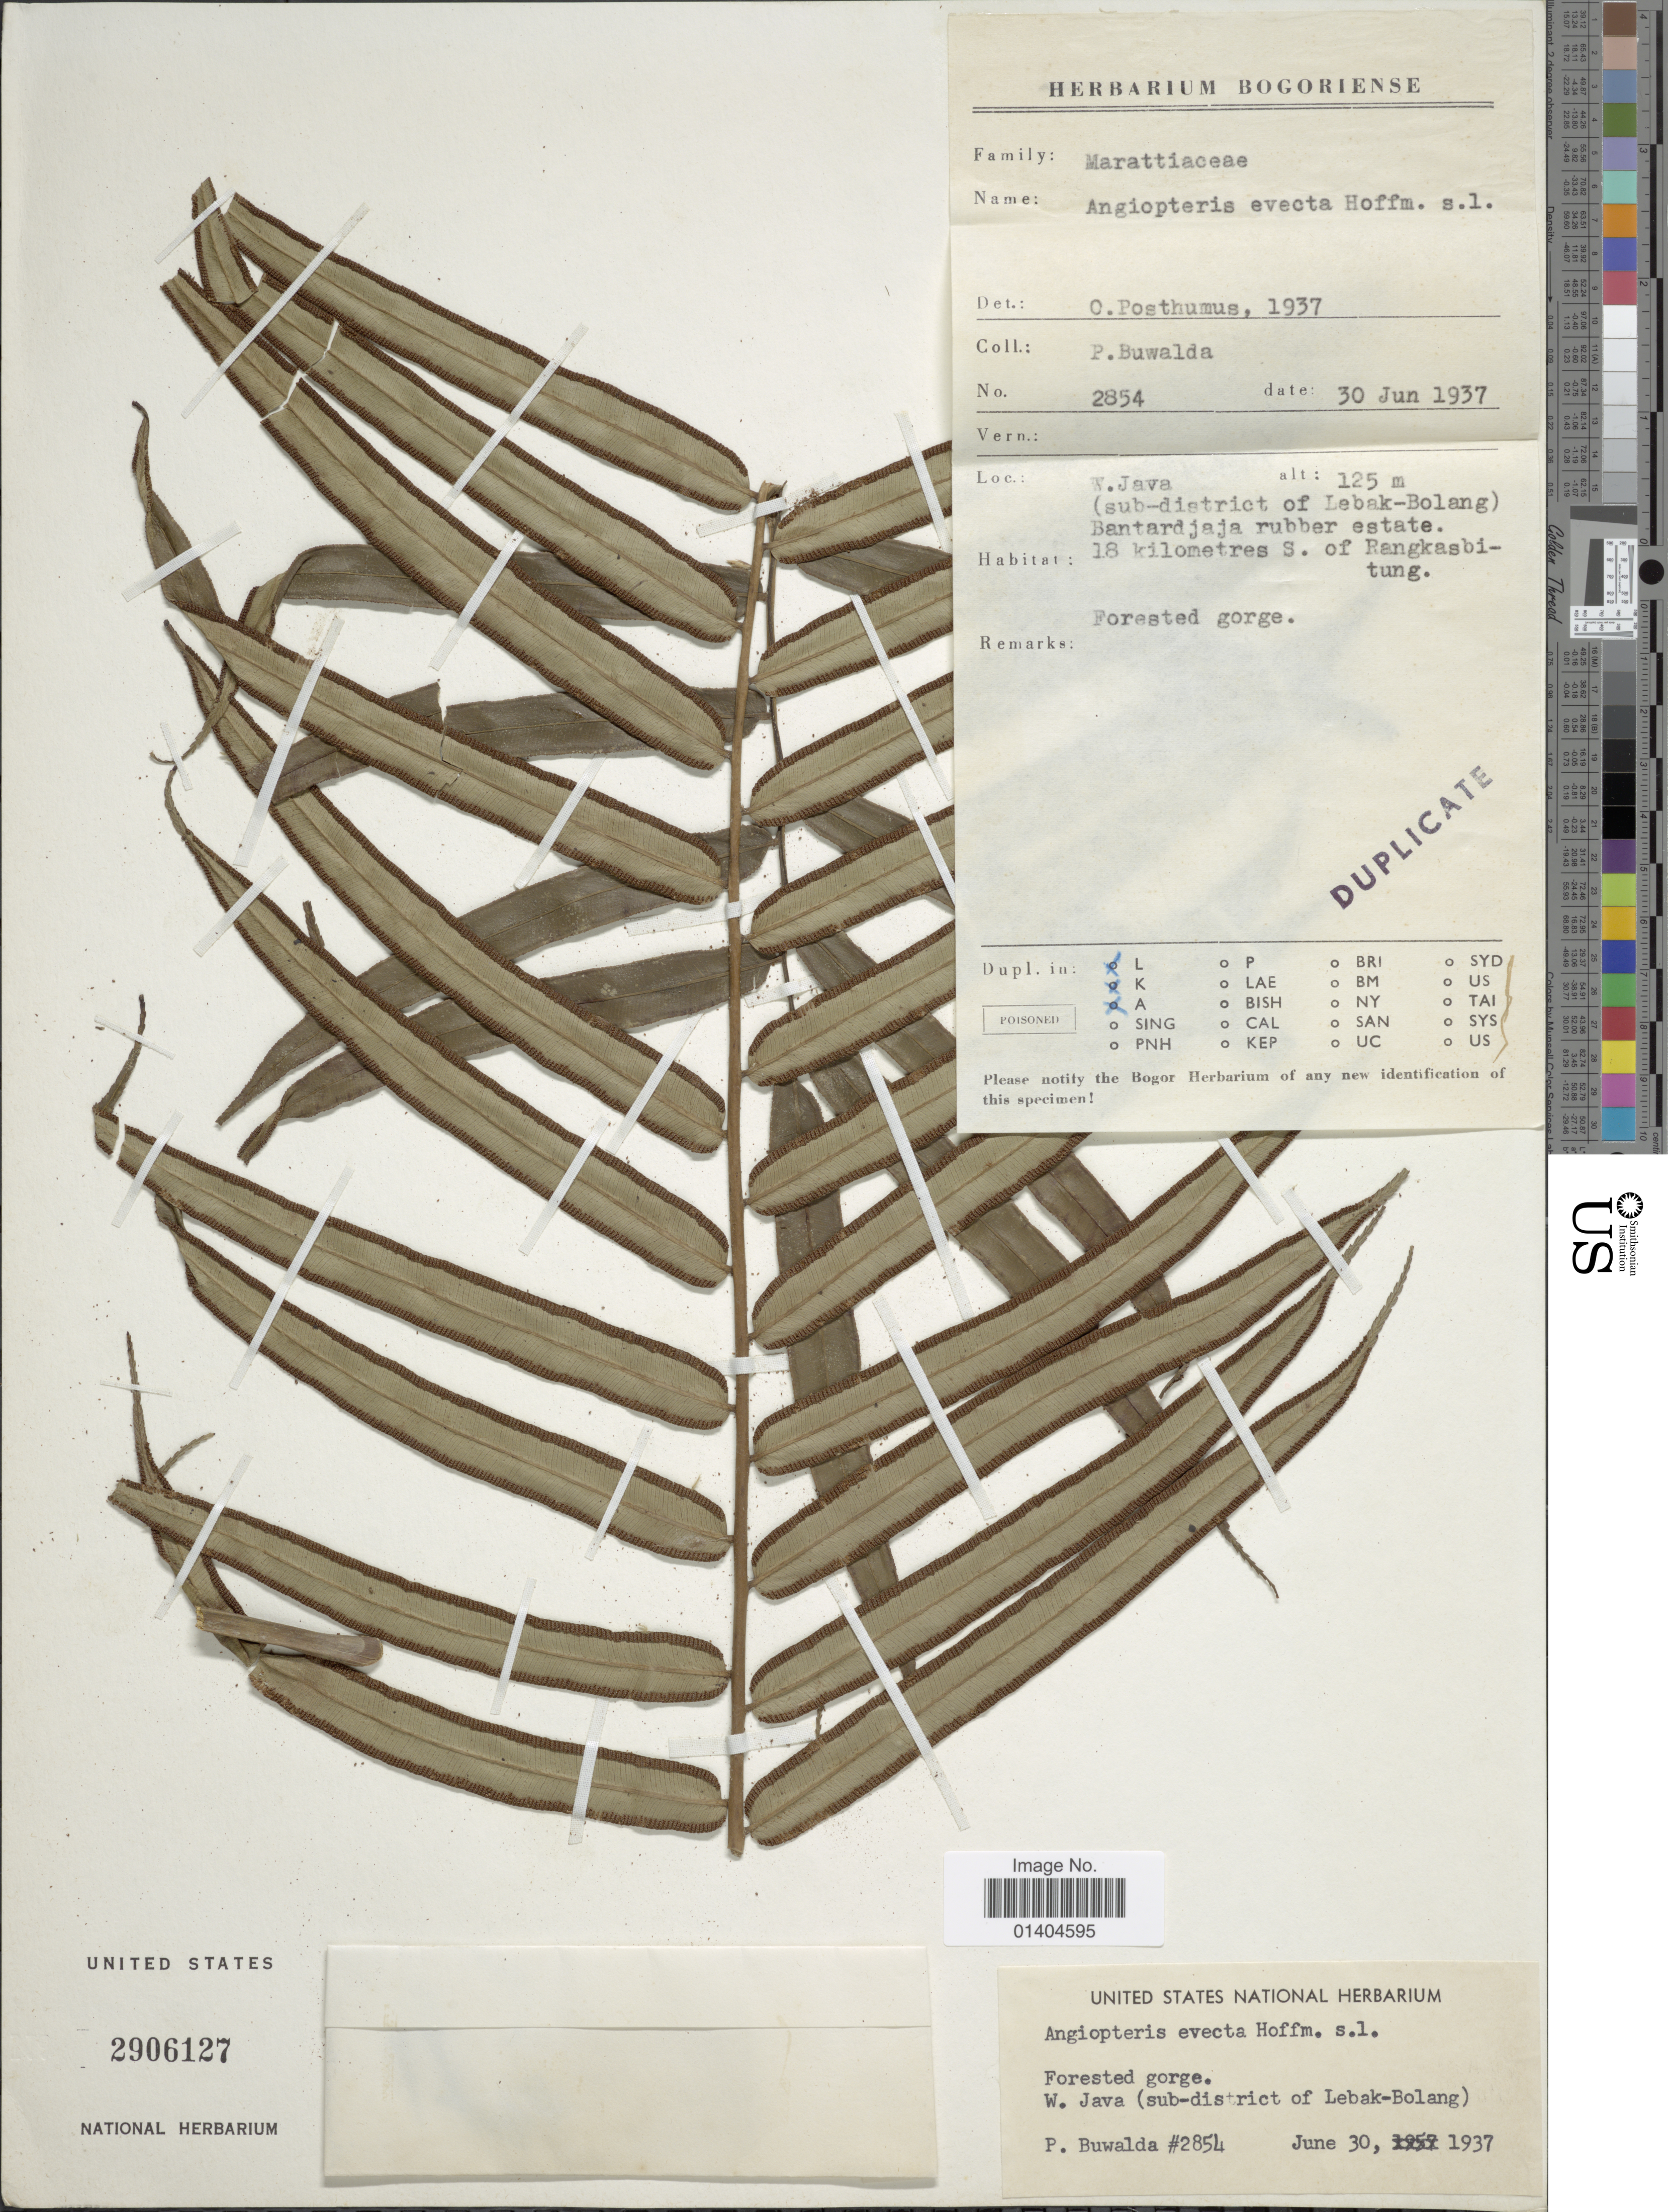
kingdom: Plantae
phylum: Tracheophyta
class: Polypodiopsida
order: Marattiales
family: Marattiaceae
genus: Angiopteris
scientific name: Angiopteris evecta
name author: (G. Forst.) Hoffm.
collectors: P. Buwalda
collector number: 2854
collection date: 1937-06-30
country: Indonesia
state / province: Java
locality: W. Java (sub-district of Lebak-Bolang) Bantardjaja rubber estate. 18 kilometres S. of Rangkasbi-tung.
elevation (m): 125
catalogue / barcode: US 2906127